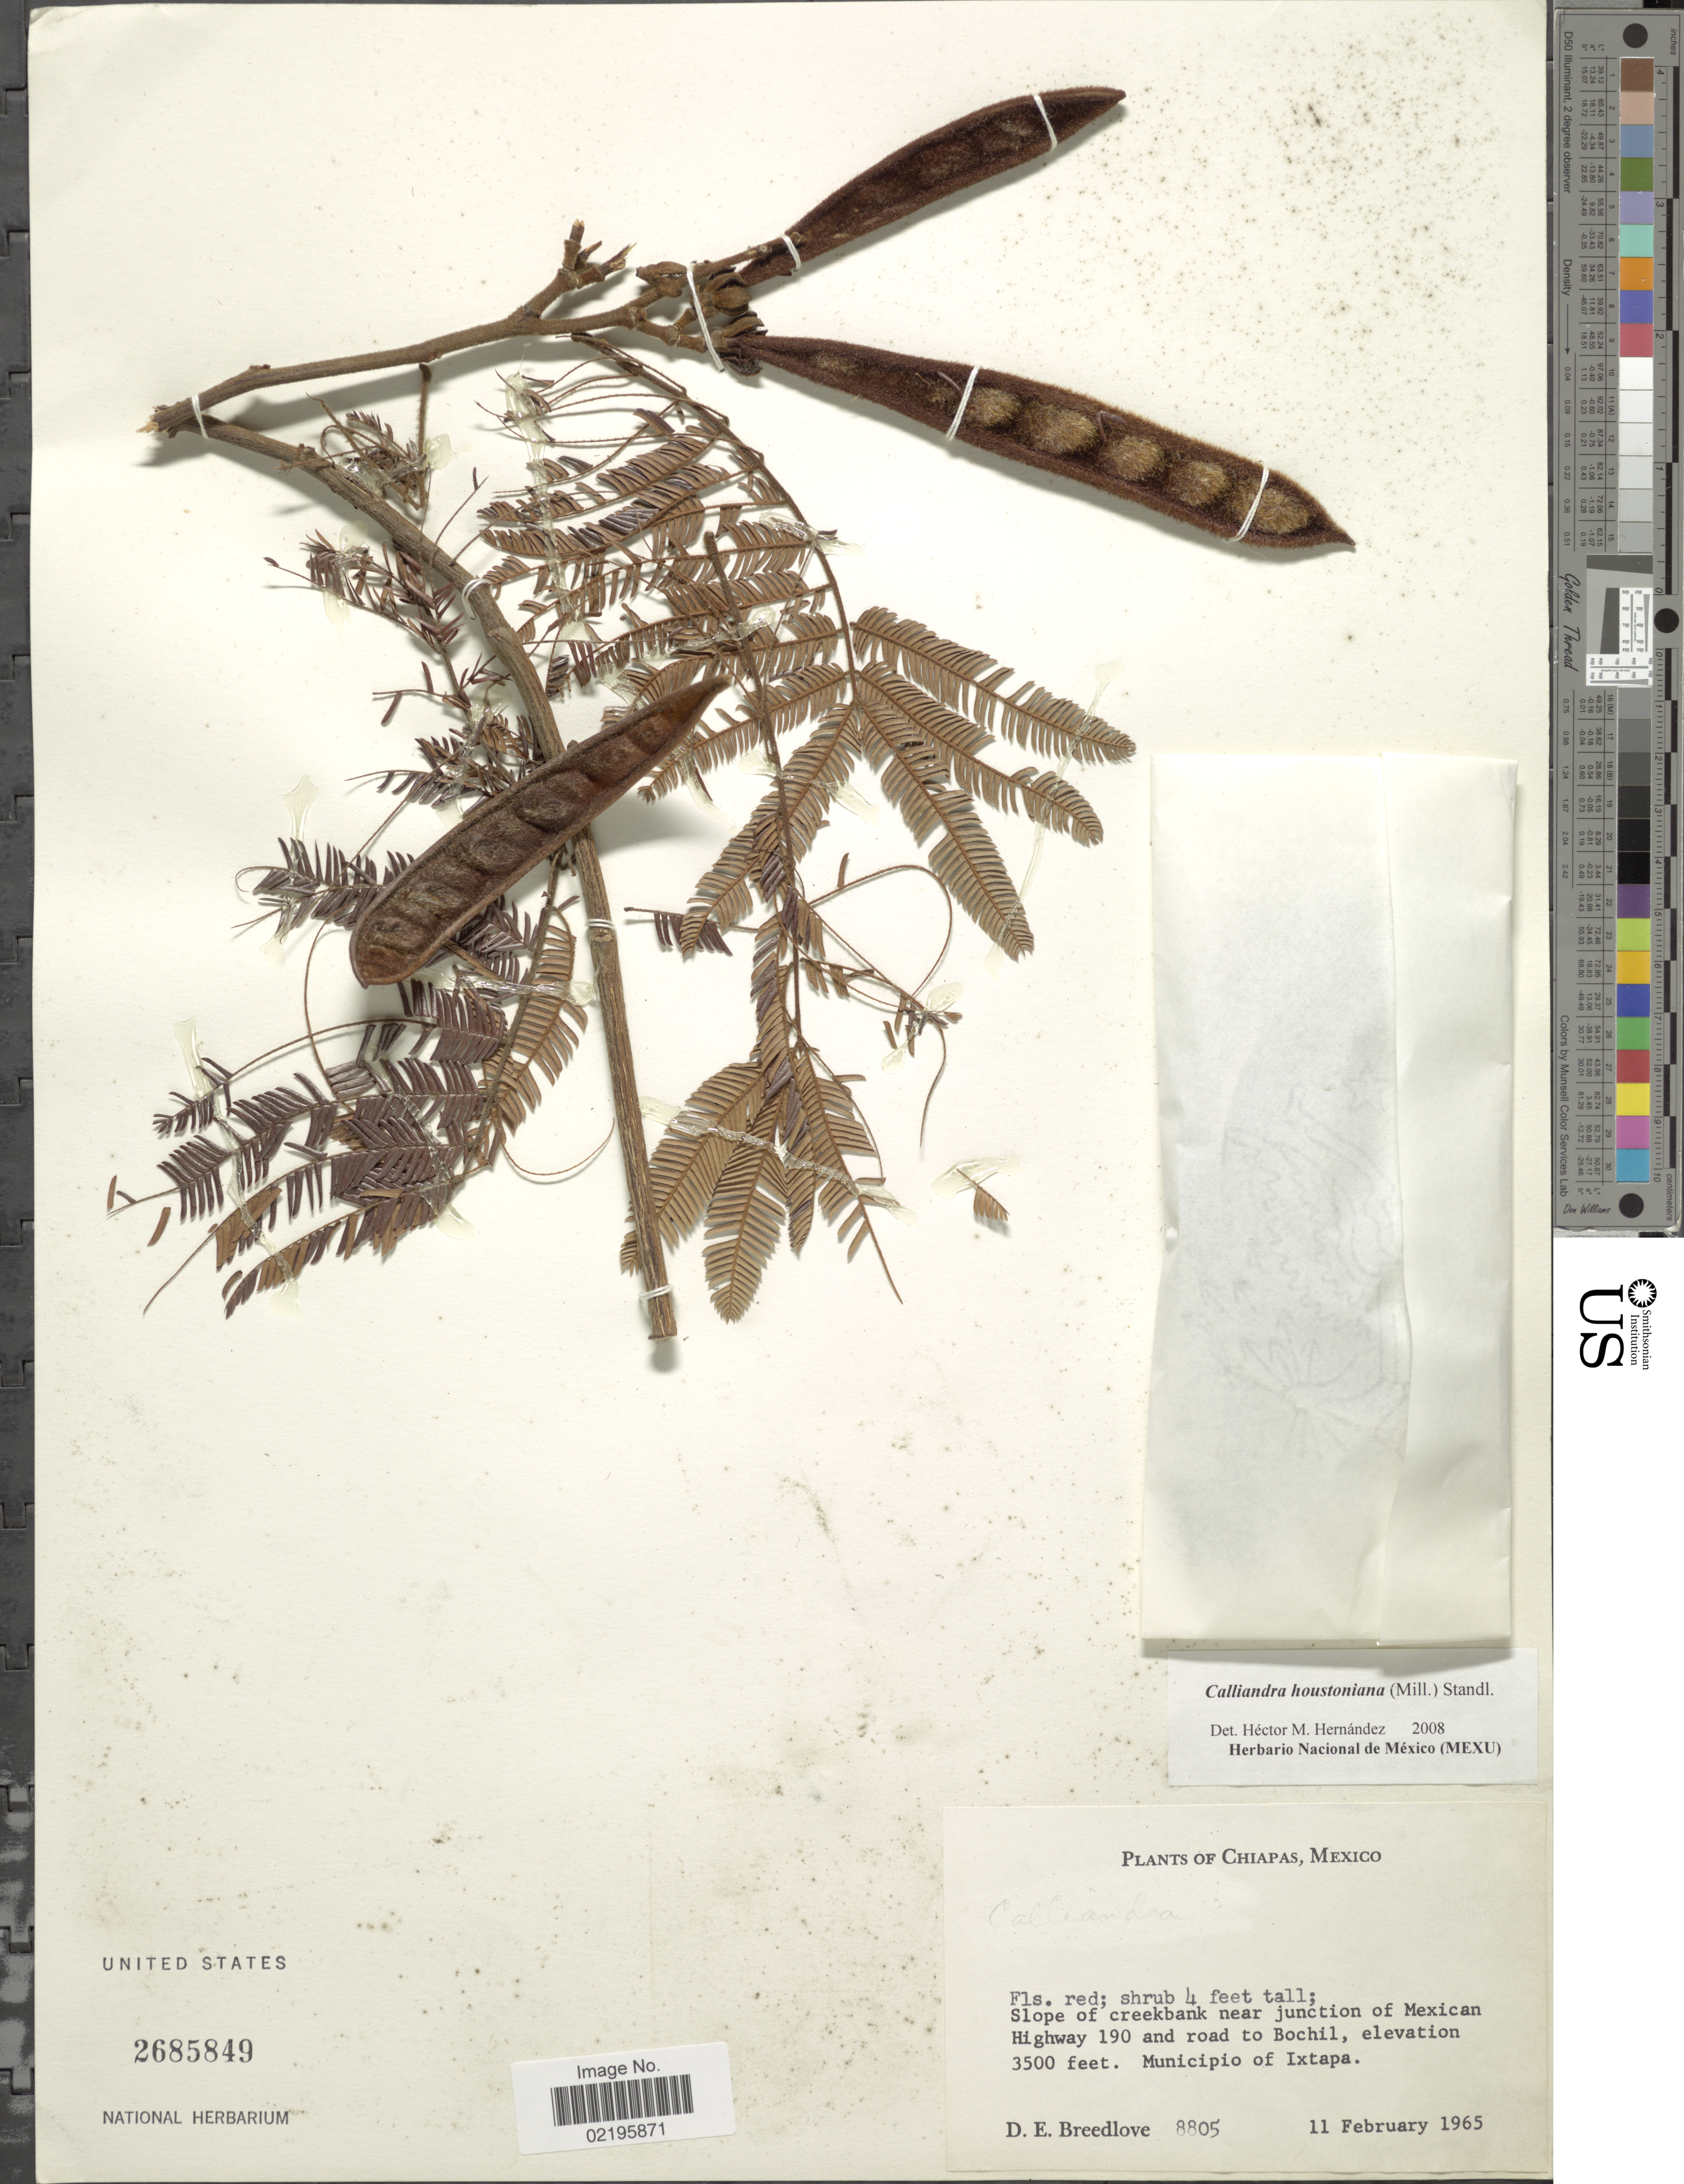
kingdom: Plantae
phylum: Tracheophyta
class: Magnoliopsida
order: Fabales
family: Fabaceae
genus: Calliandra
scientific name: Calliandra houstoniana var. houstoniana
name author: (Mill.) Standl.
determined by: Strong, Mark T., (BOT), Smithsonian Institution - National Museum of Natural History (UNITED STATES)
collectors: D. E. Breedlove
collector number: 8805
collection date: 1965-02-11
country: Mexico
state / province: Chiapas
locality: Slope of creekbank near junction of Mexican Highway 190 and road to Bochil, Municipio of Ixtapa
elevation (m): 1067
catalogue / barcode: US 2685849